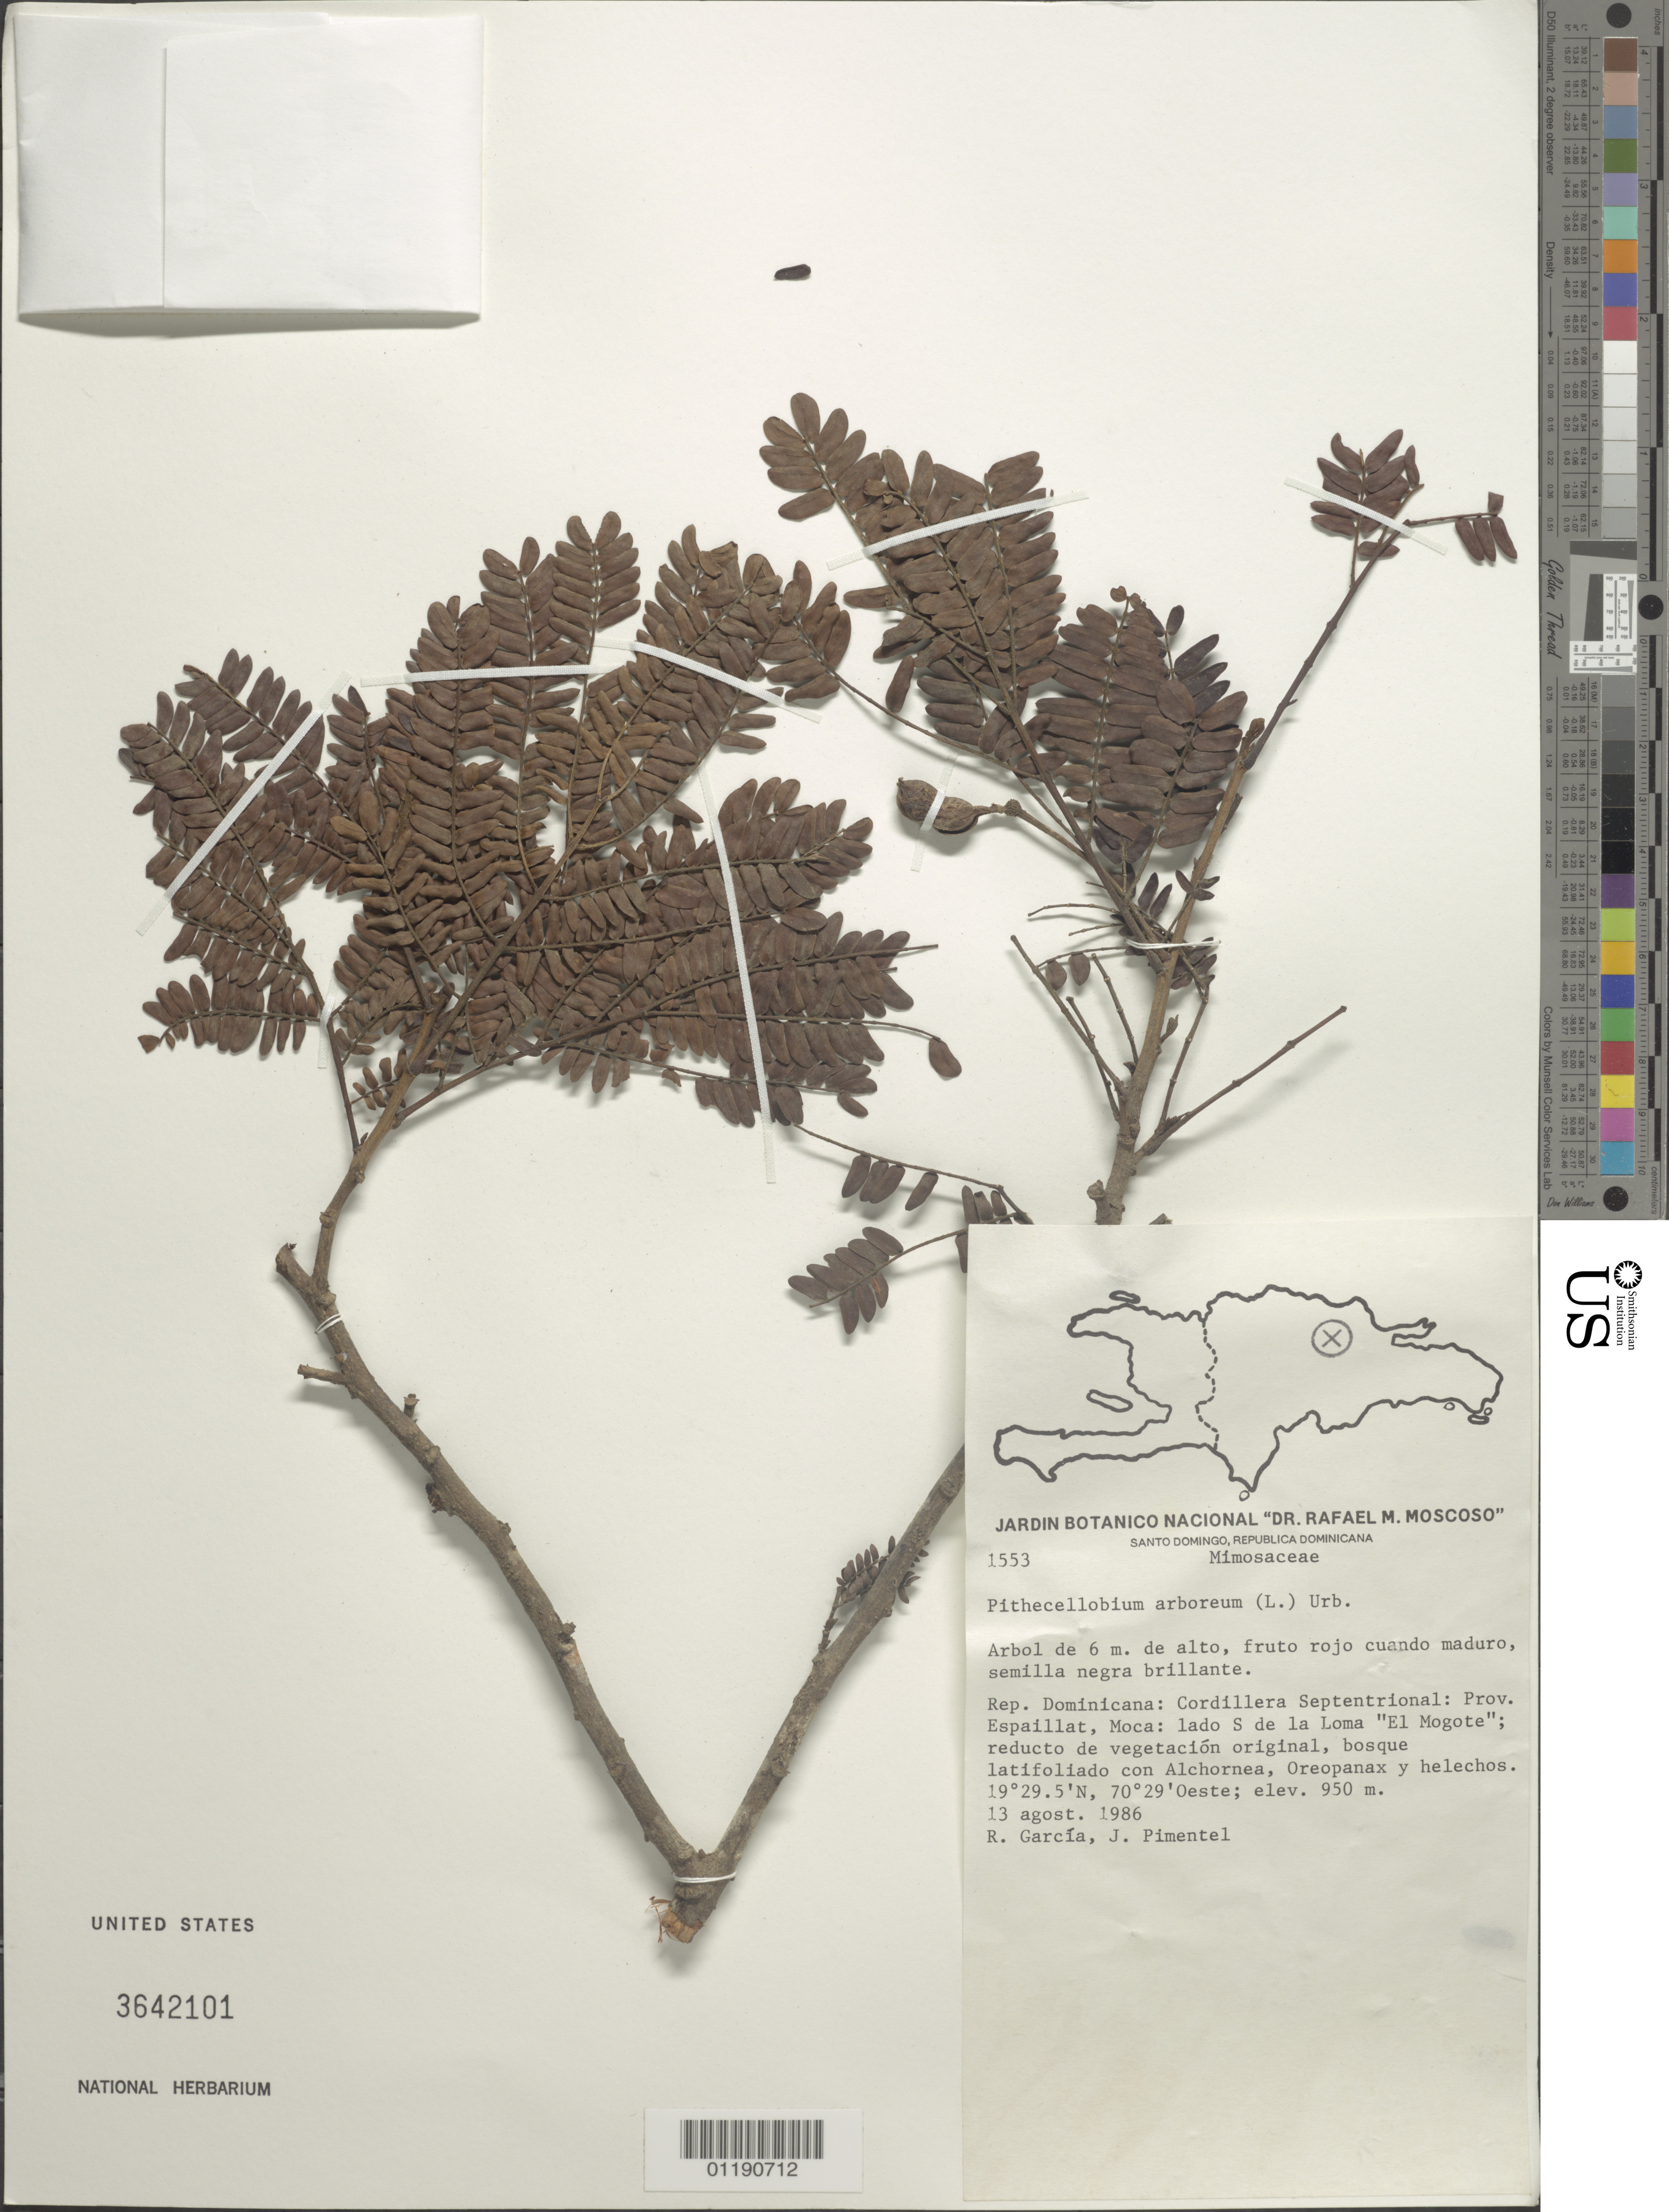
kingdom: Plantae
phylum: Tracheophyta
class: Magnoliopsida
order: Fabales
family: Fabaceae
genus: Cojoba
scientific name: Cojoba arborea var. cubensis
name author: (Bisse) Barneby & J.W. Grimes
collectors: R. García & J. Pimentel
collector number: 1553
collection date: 1986-08-13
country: Dominican Republic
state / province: Espaillat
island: Hispaniola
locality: Cordillera Septentrional. South side of the Hill "El Mogote."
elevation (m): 950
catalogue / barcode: US 3642101